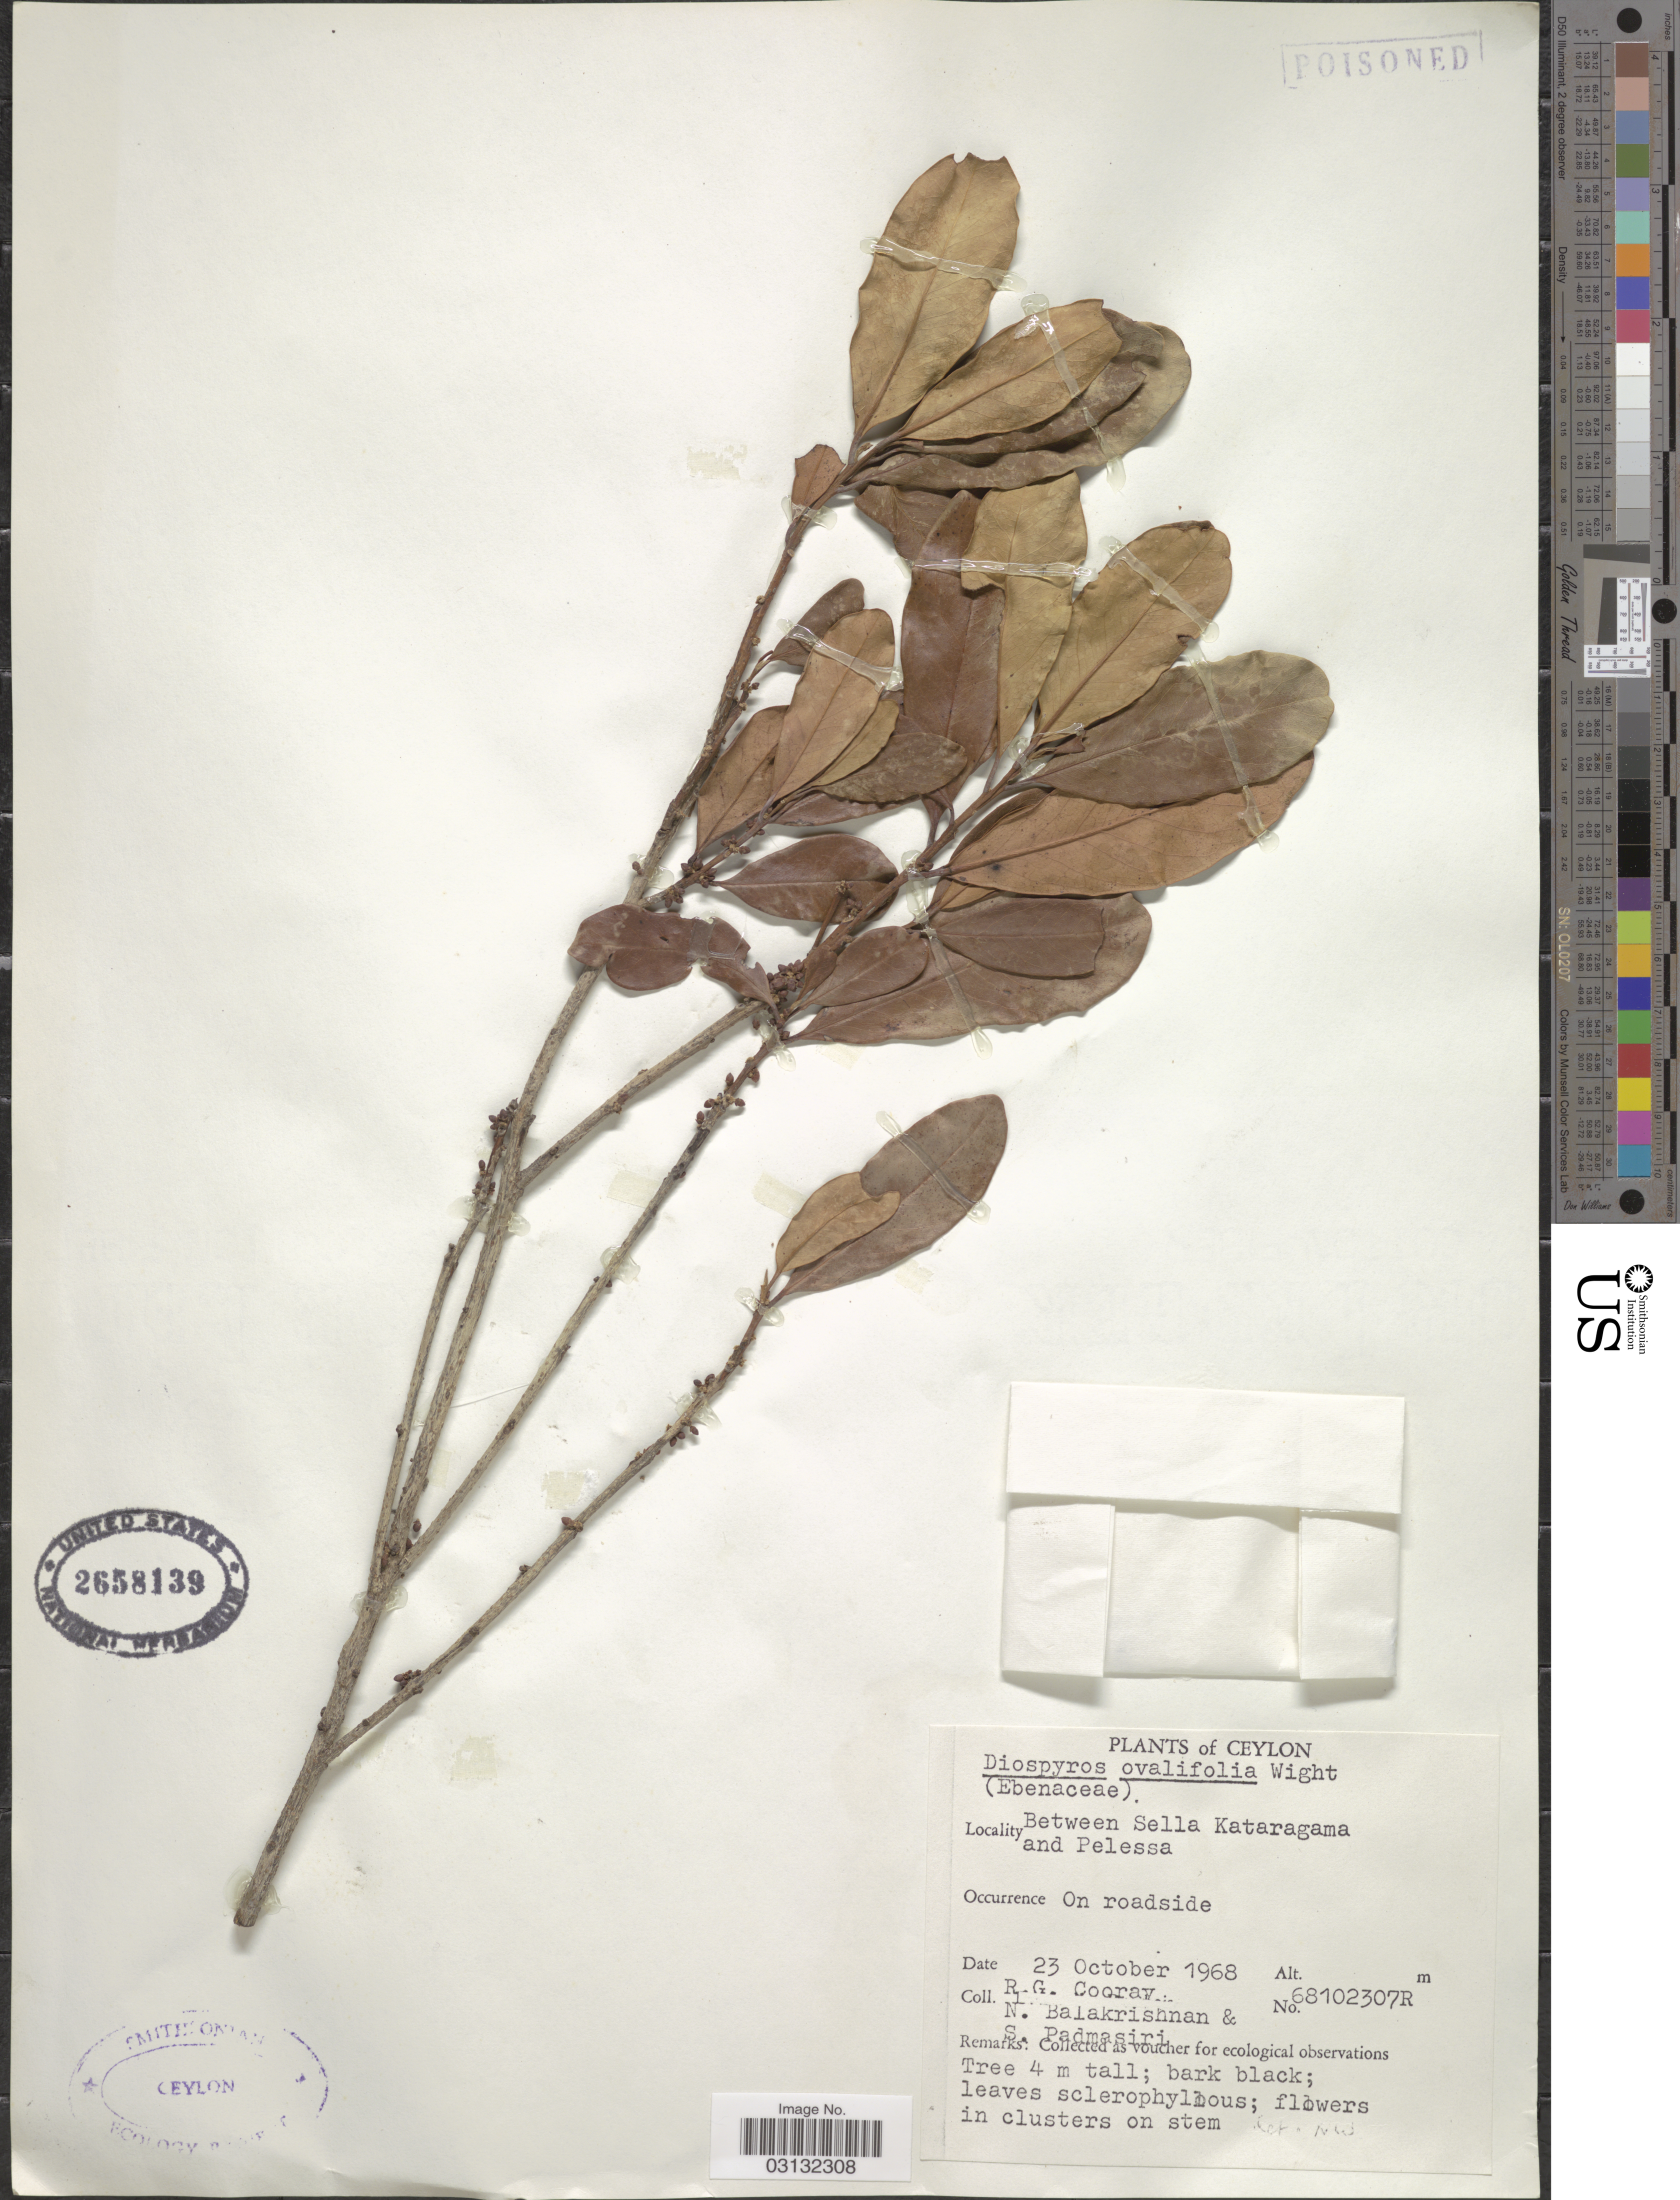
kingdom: Plantae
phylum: Tracheophyta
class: Magnoliopsida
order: Ericales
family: Ebenaceae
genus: Diospyros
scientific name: Diospyros ovalifolia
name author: Wight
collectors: R. Cooray, N. Balakrishnan & S. Padmasiri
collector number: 68102307R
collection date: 1968-10-23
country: Sri Lanka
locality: Ceylon. Between Sella Kataragama and Pelessa.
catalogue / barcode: US 2658139